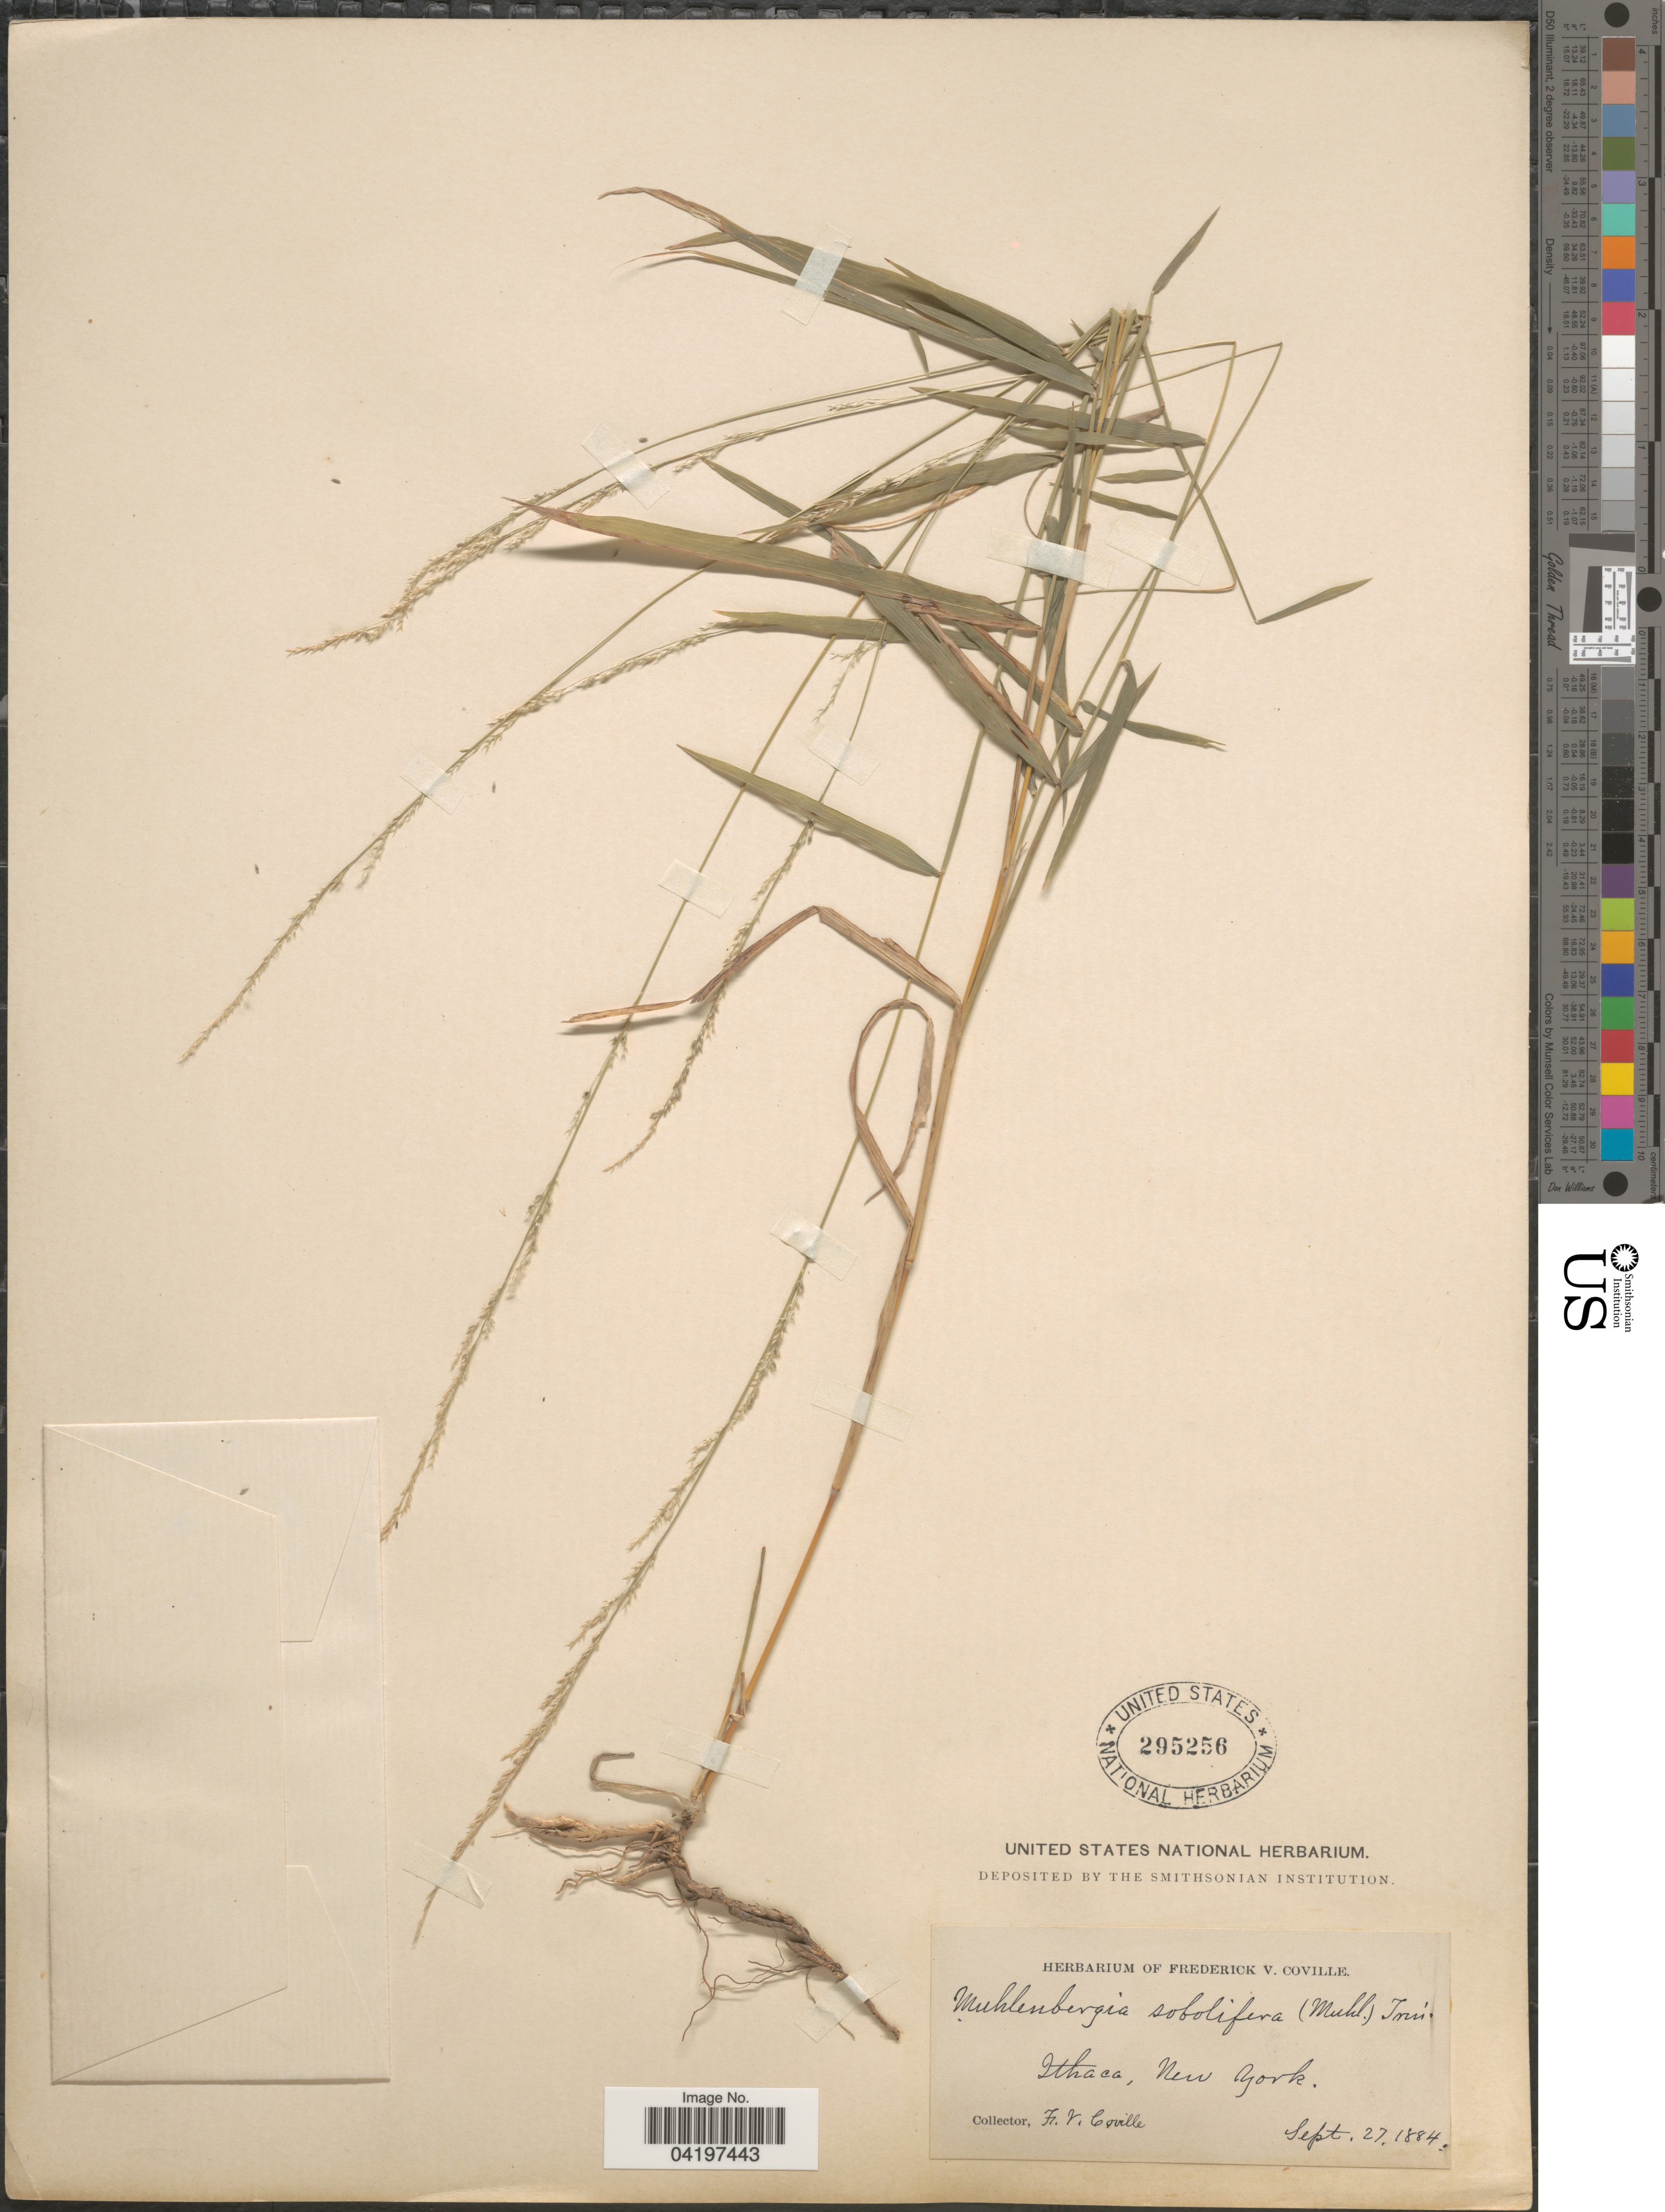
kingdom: Plantae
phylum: Tracheophyta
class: Liliopsida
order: Poales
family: Poaceae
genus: Muhlenbergia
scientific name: Muhlenbergia sobolifera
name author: (Muhl. ex Willd.) Trin.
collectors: F. V. Coville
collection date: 1884-09-27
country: United States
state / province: New York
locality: Ithaca.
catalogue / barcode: US 295256